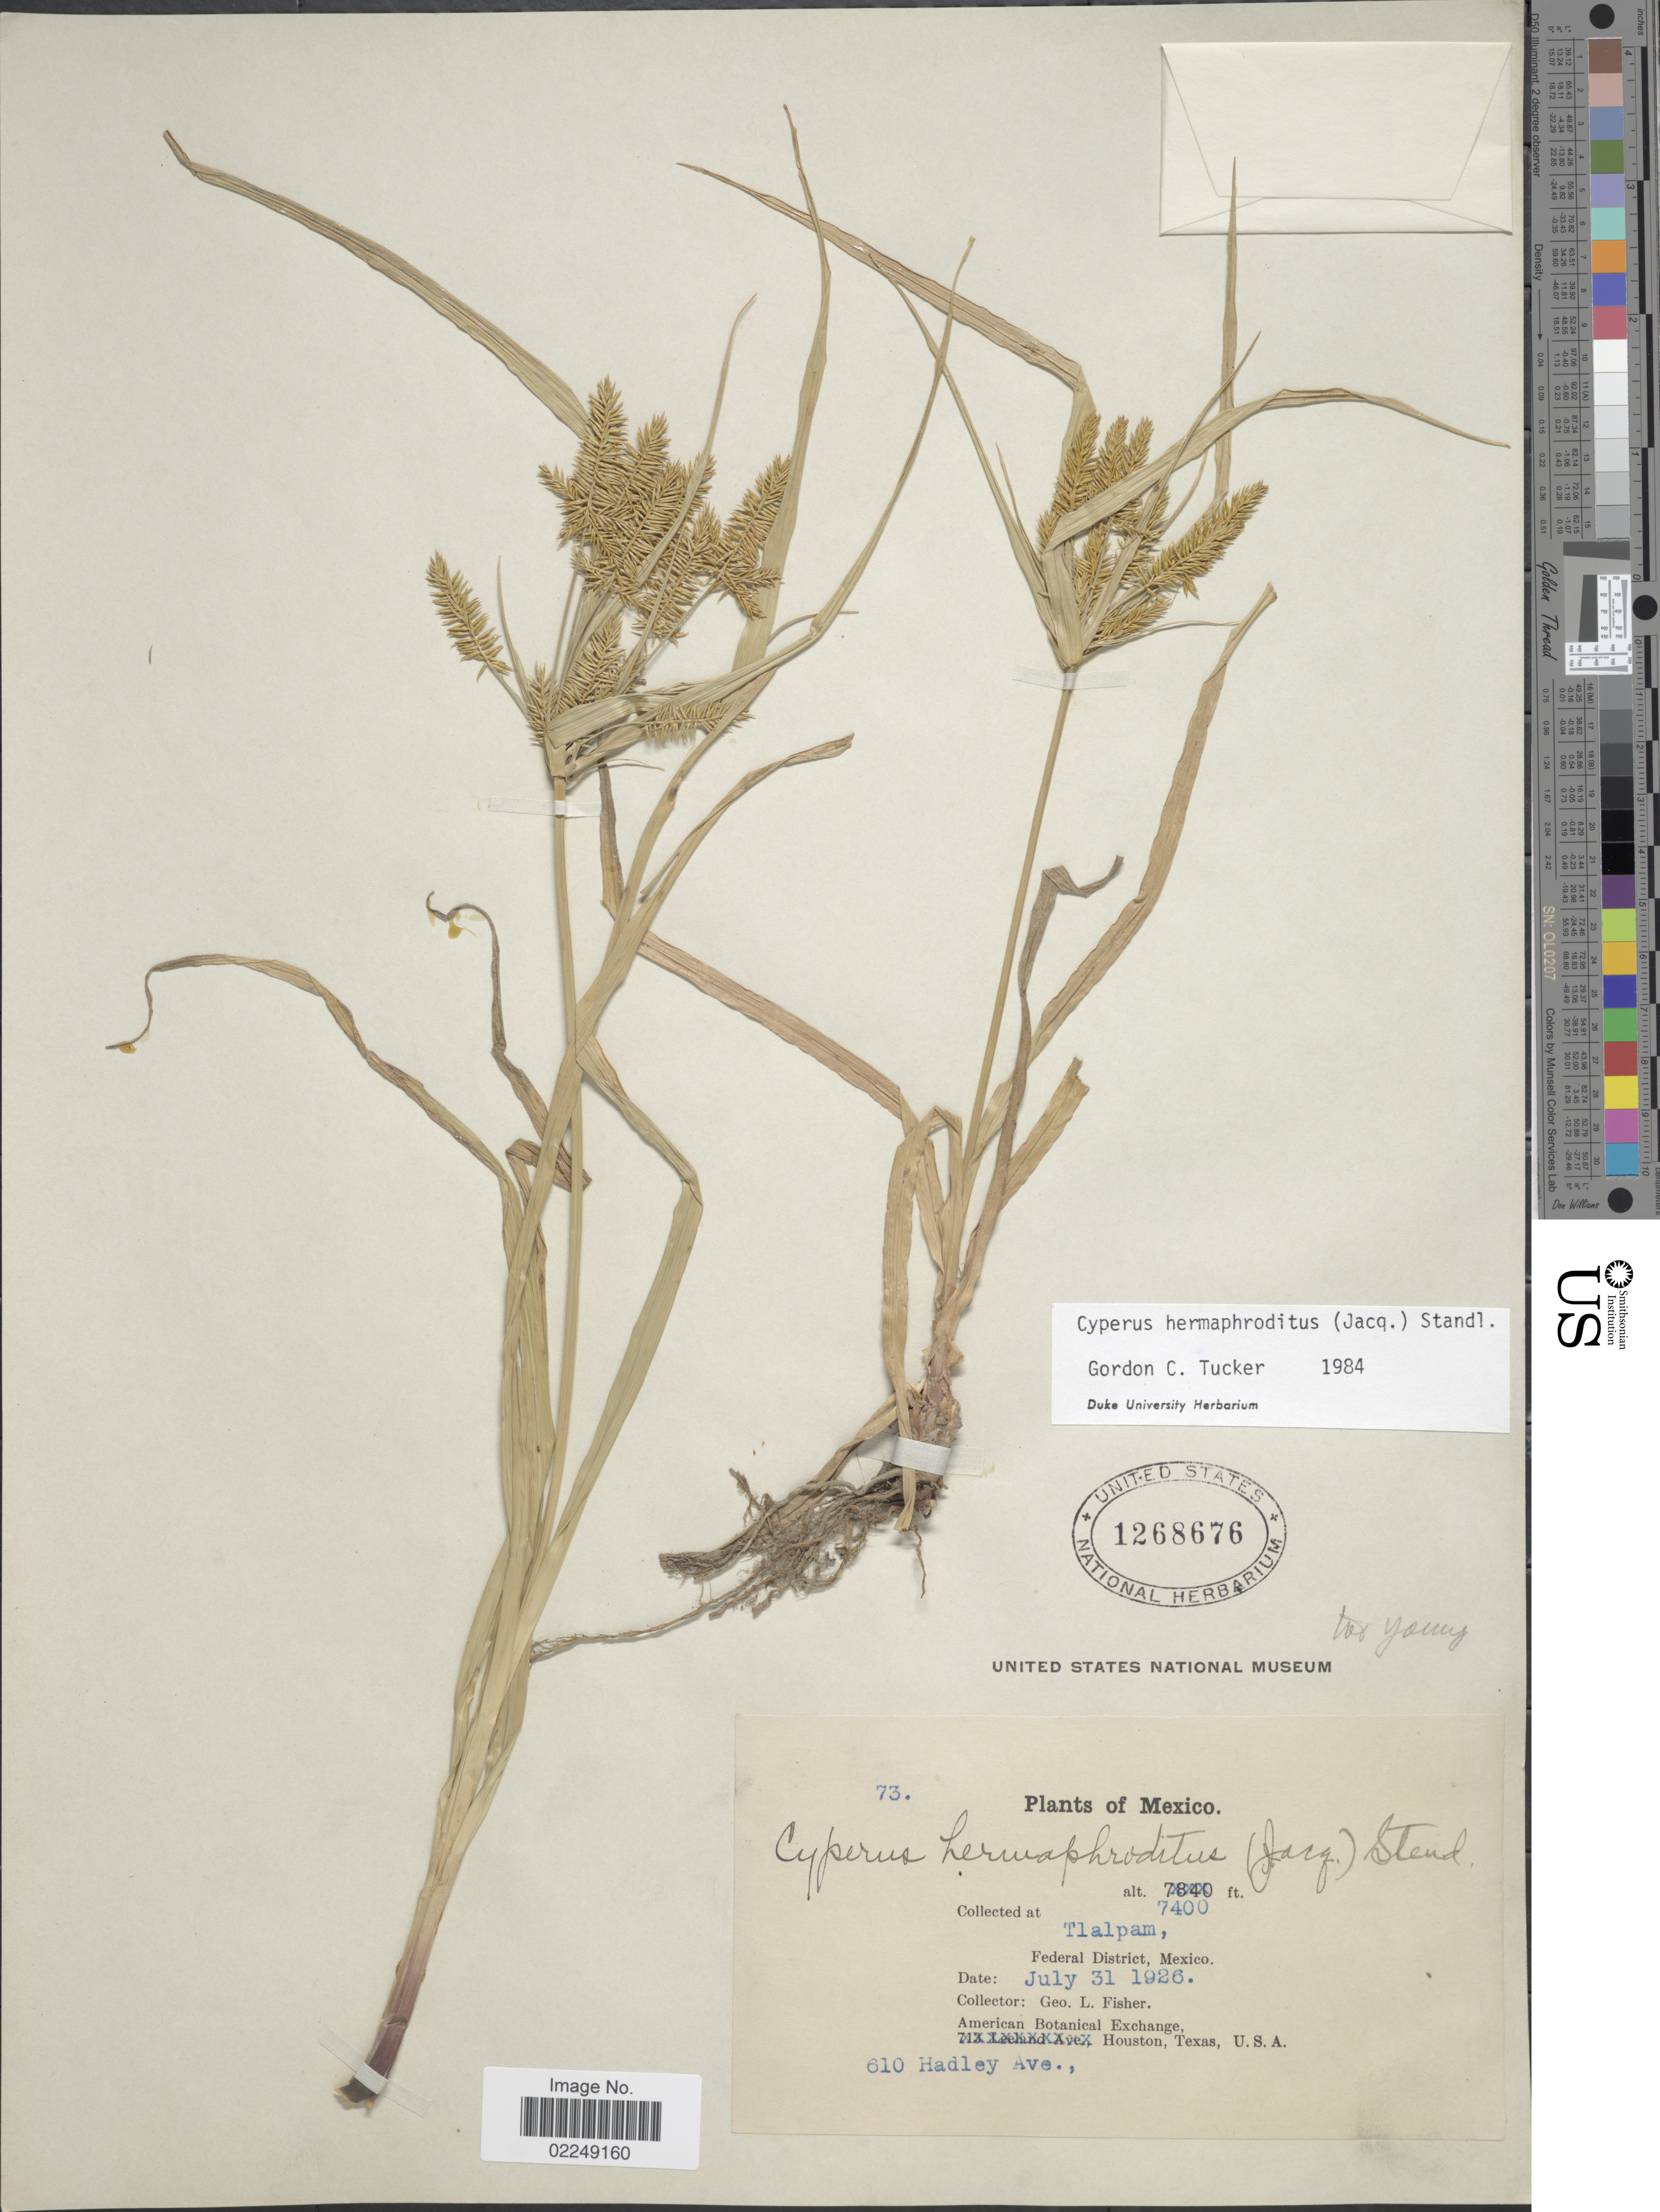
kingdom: Plantae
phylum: Tracheophyta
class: Liliopsida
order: Poales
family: Cyperaceae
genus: Cyperus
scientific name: Cyperus hermaphroditus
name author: (Jacq.) Standl.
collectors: G. L. Fisher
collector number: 73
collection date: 1926-07-31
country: Mexico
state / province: Distrito Federal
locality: Federal District, Mexico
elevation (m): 2256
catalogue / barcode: US 1268679